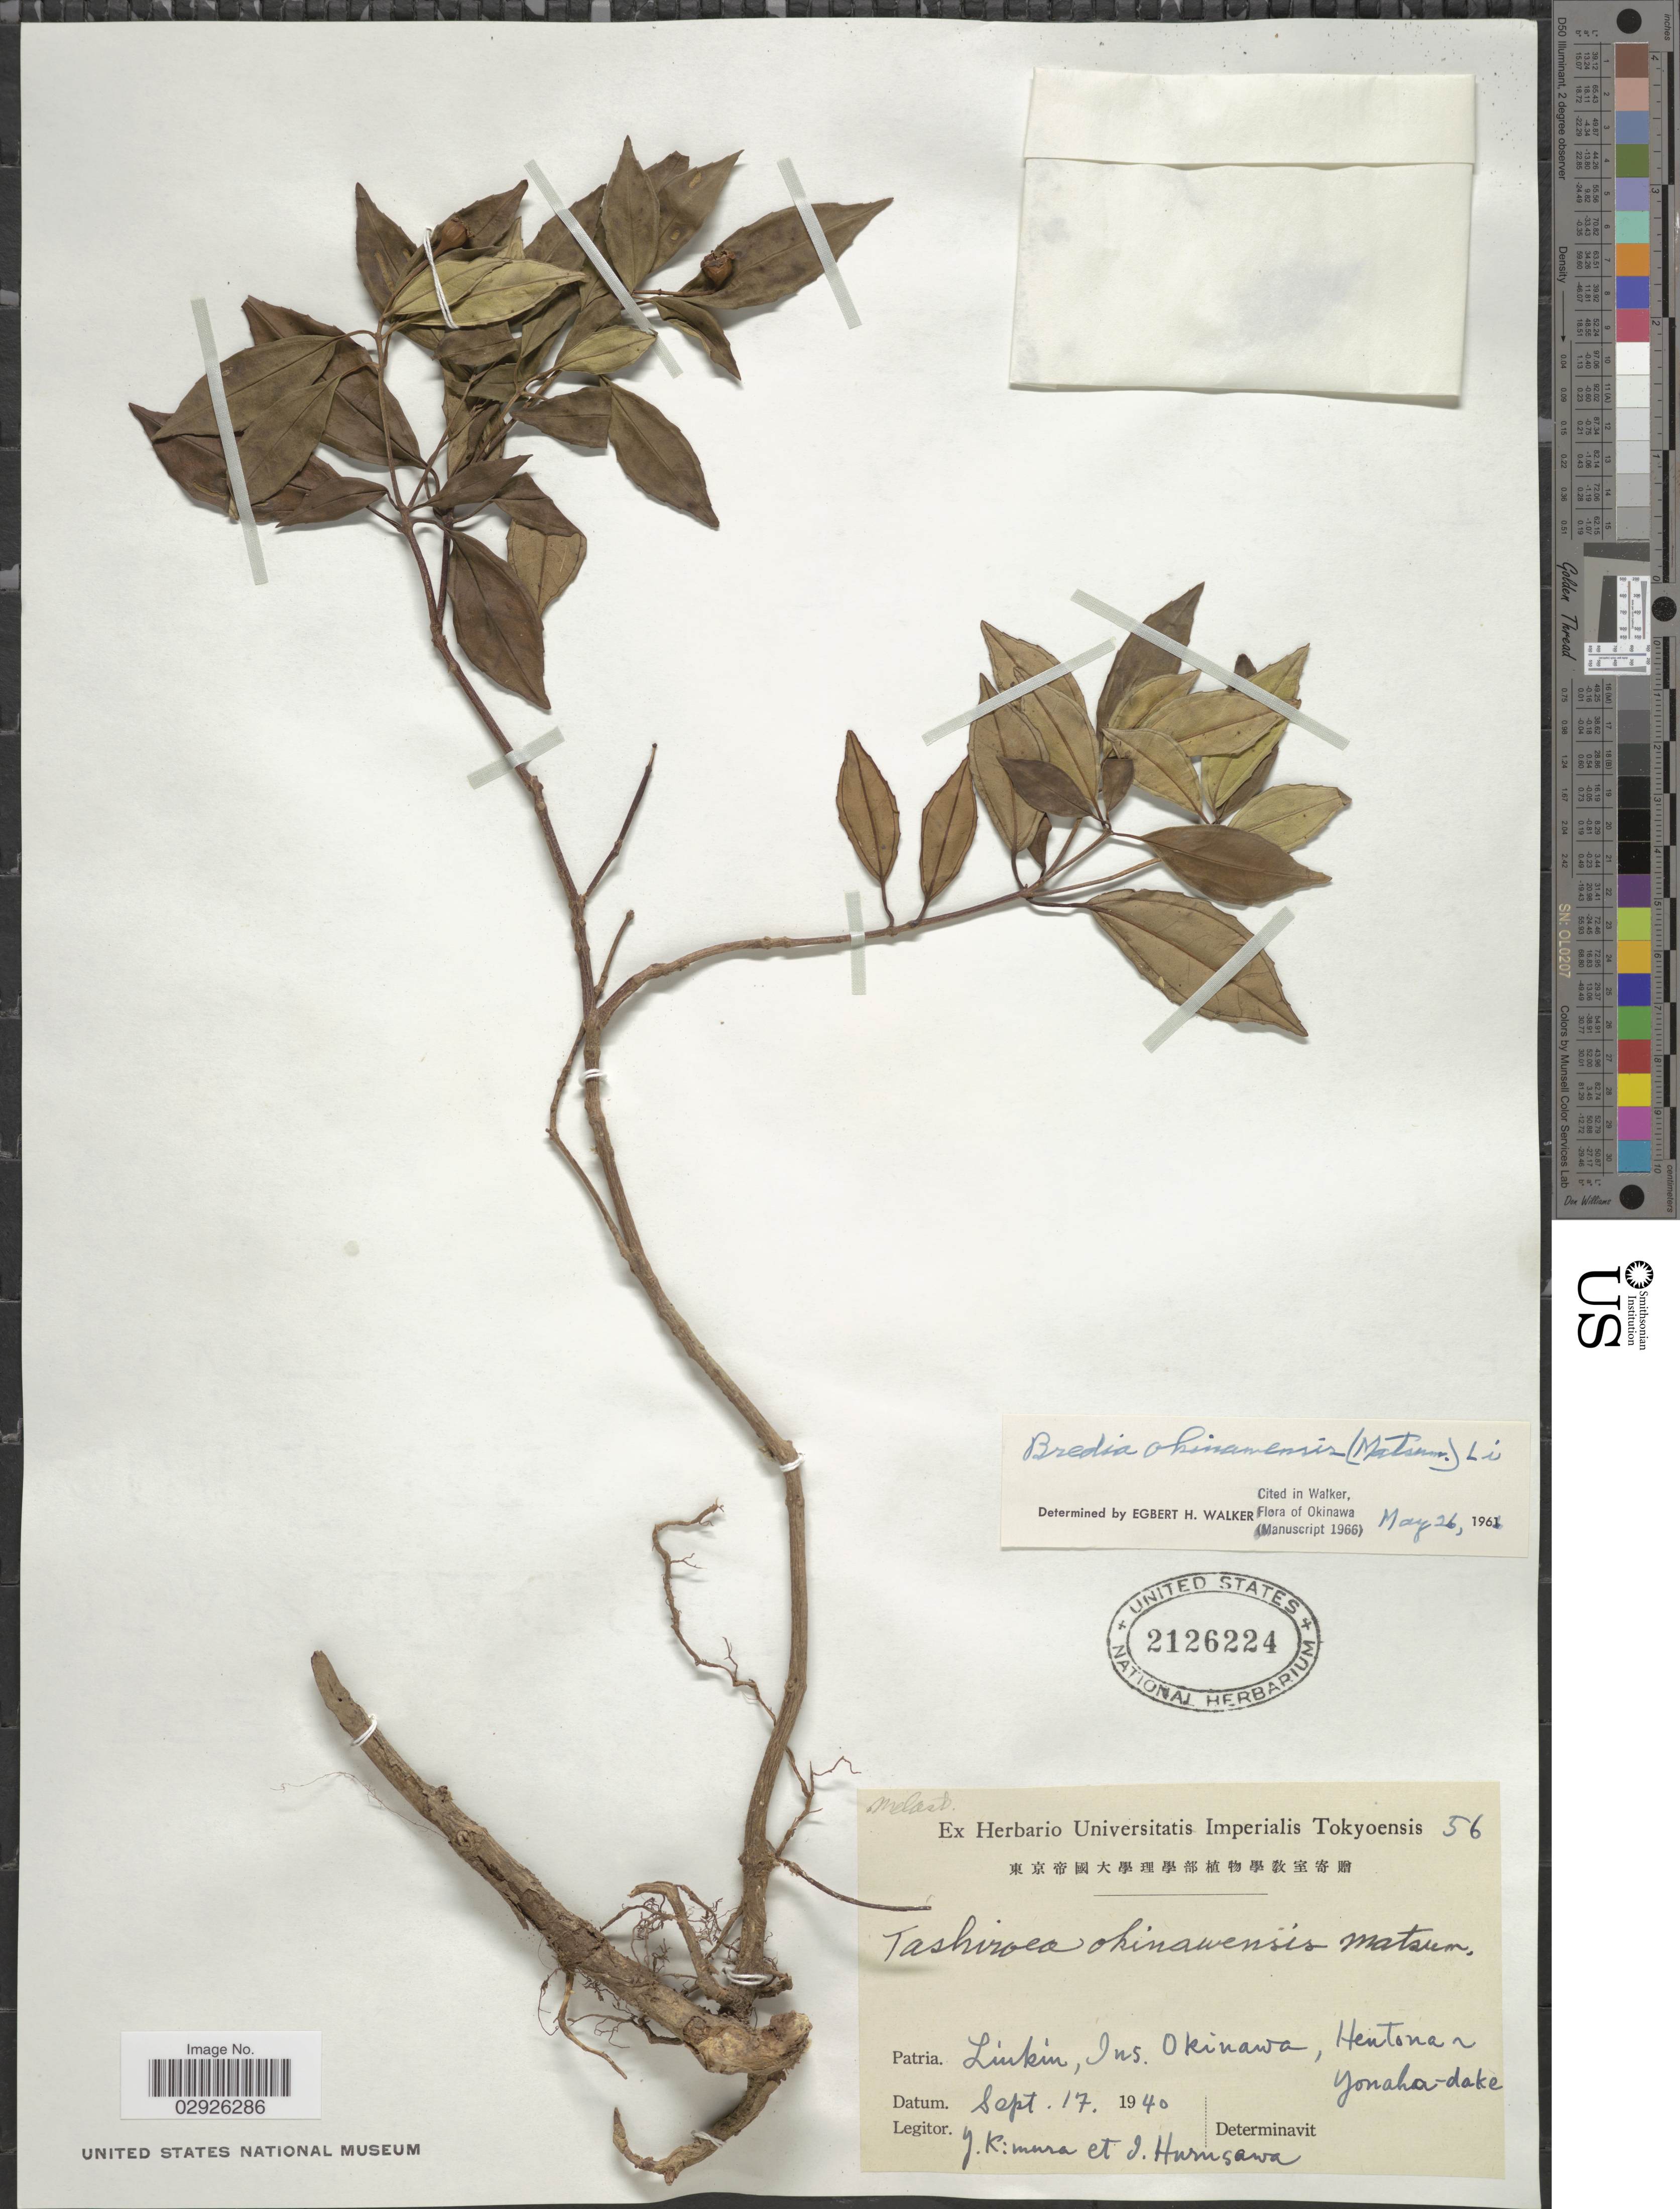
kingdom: Plantae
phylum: Tracheophyta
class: Magnoliopsida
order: Myrtales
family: Melastomataceae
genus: Tashiroea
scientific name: Tashiroea okinawensis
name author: Matsum.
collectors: Y. Kimura & I. Hurusawa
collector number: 56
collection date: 1940-09-17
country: Japan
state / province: Okinawa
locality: Patria. Liukiu, Ins. Okinawa, Hentonar, Yonaha-dake.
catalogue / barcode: US 2126224